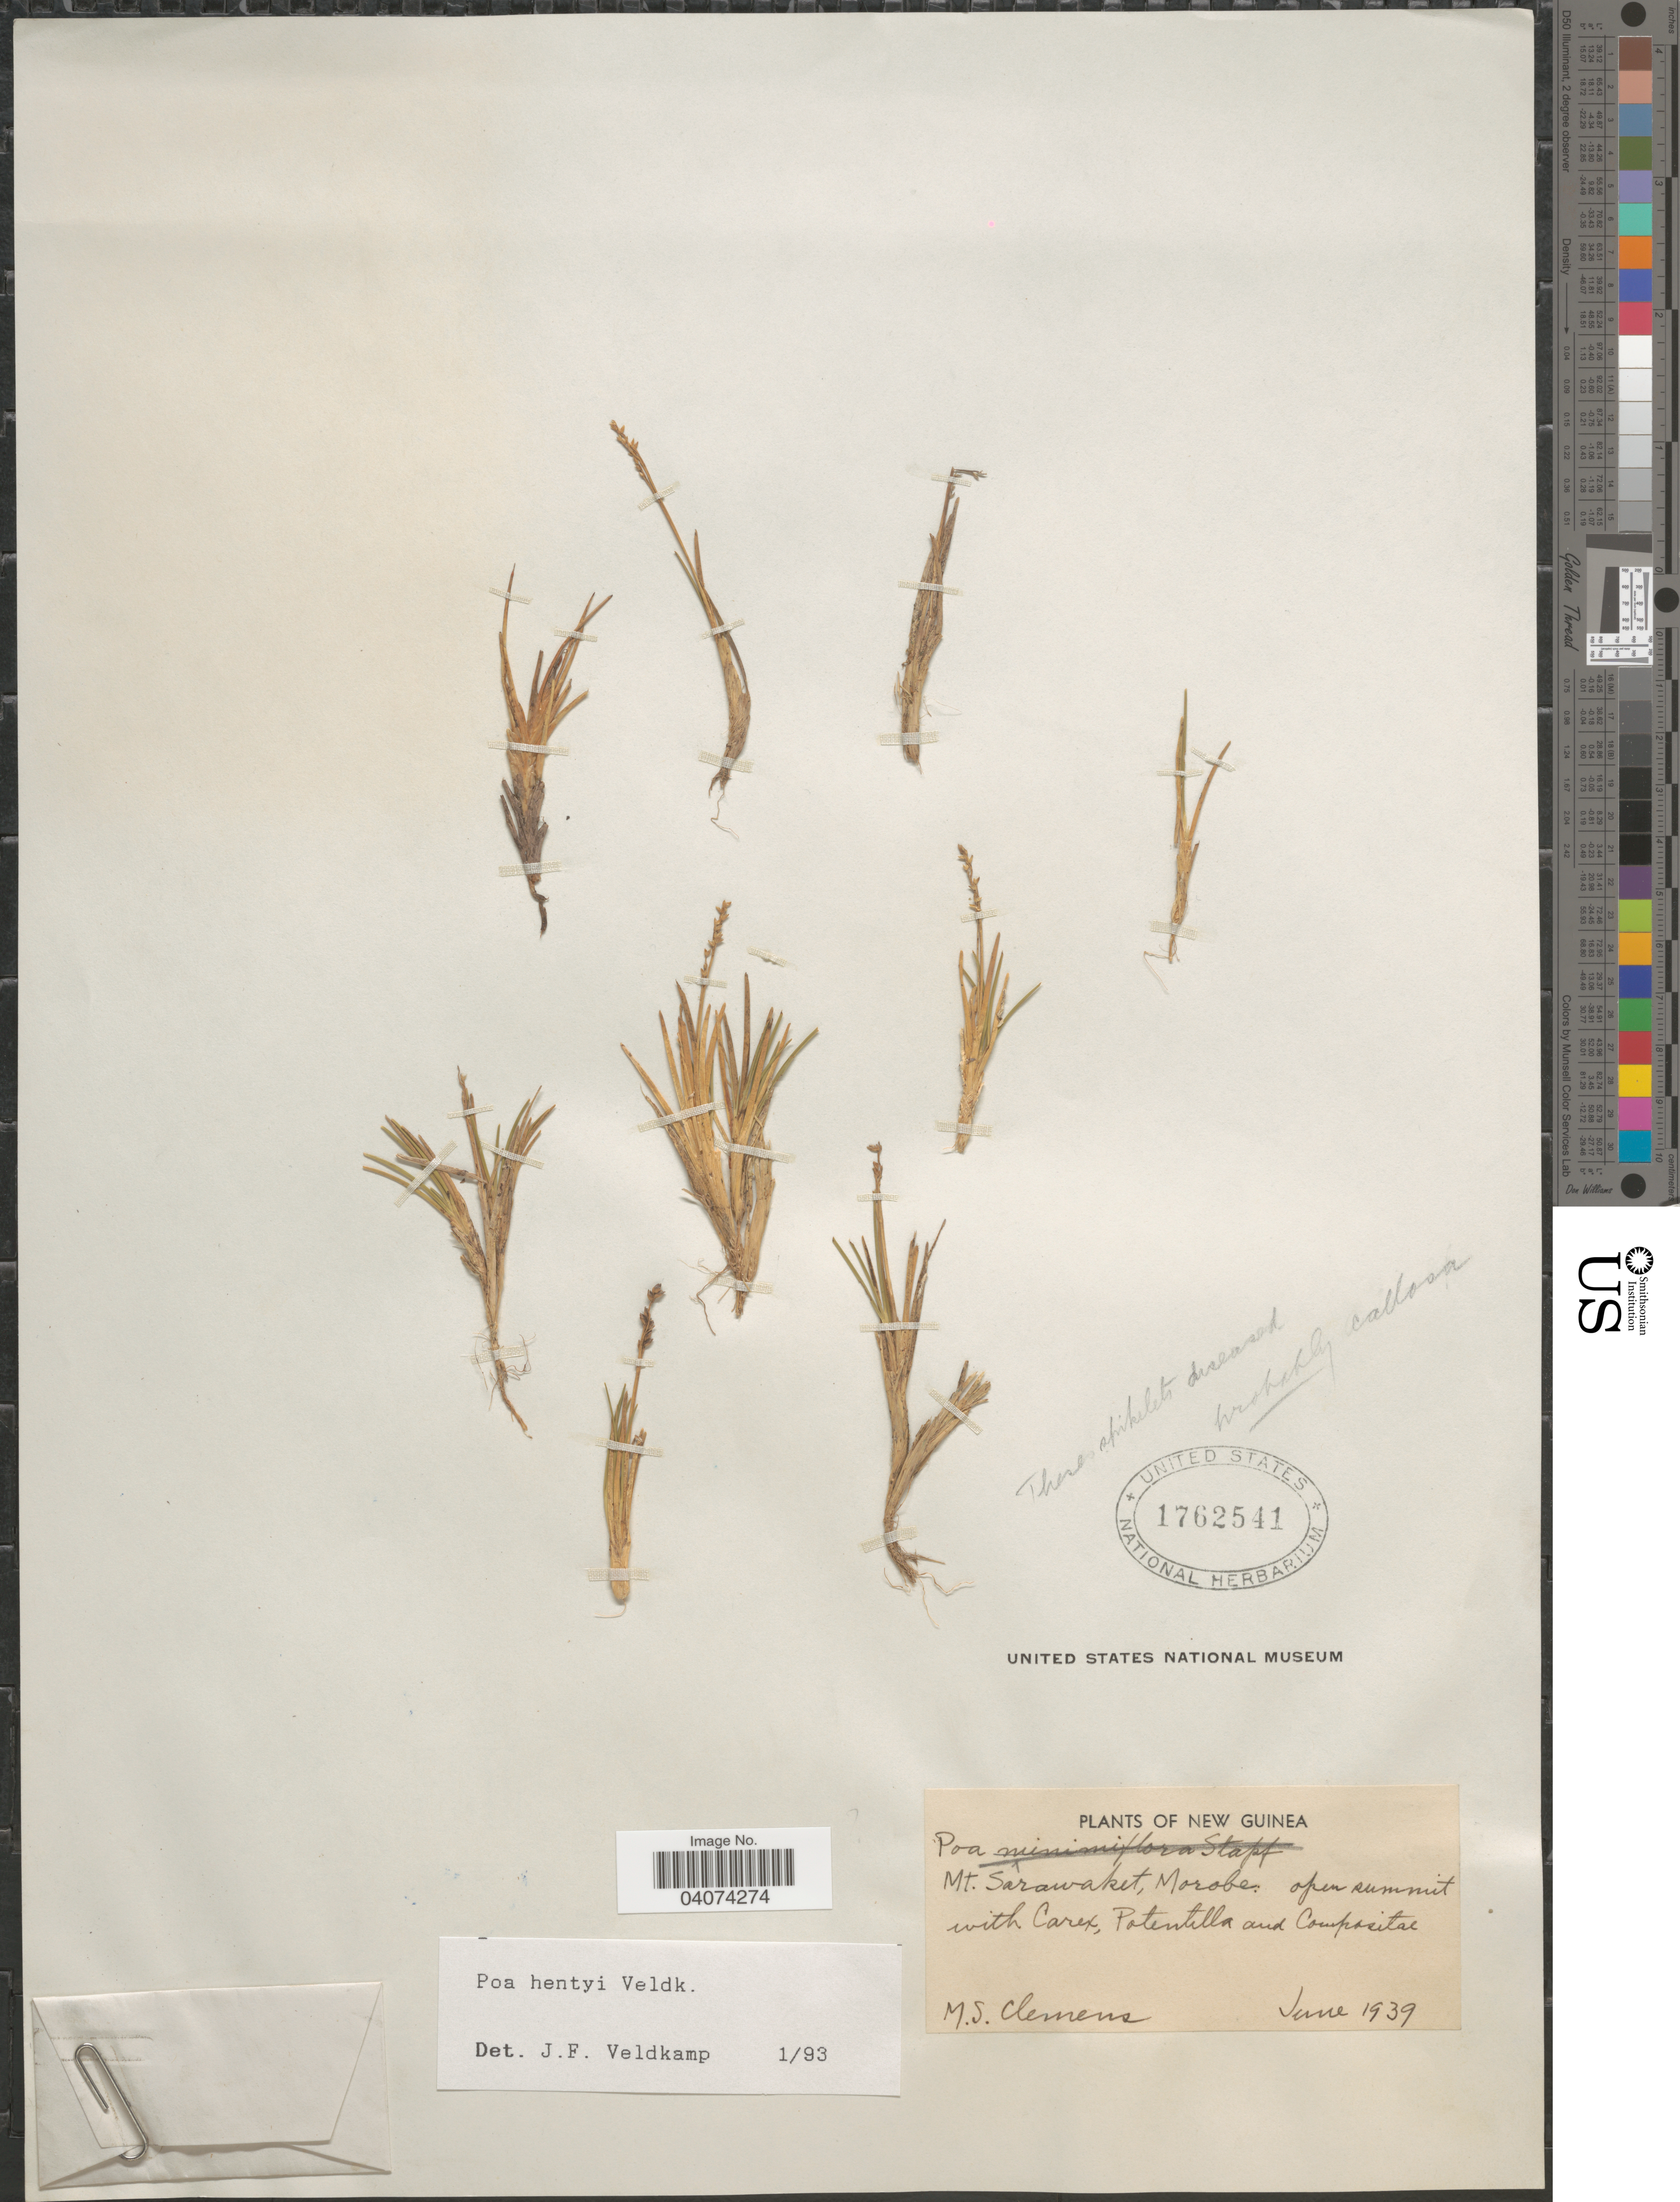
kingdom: Plantae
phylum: Tracheophyta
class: Liliopsida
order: Poales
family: Poaceae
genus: Poa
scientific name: Poa hentyi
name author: Veldkamp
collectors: M. S. Clemens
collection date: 1939-06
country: Papua New Guinea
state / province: Morobe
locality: Mt. Sarawaket.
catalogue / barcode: US 1762541